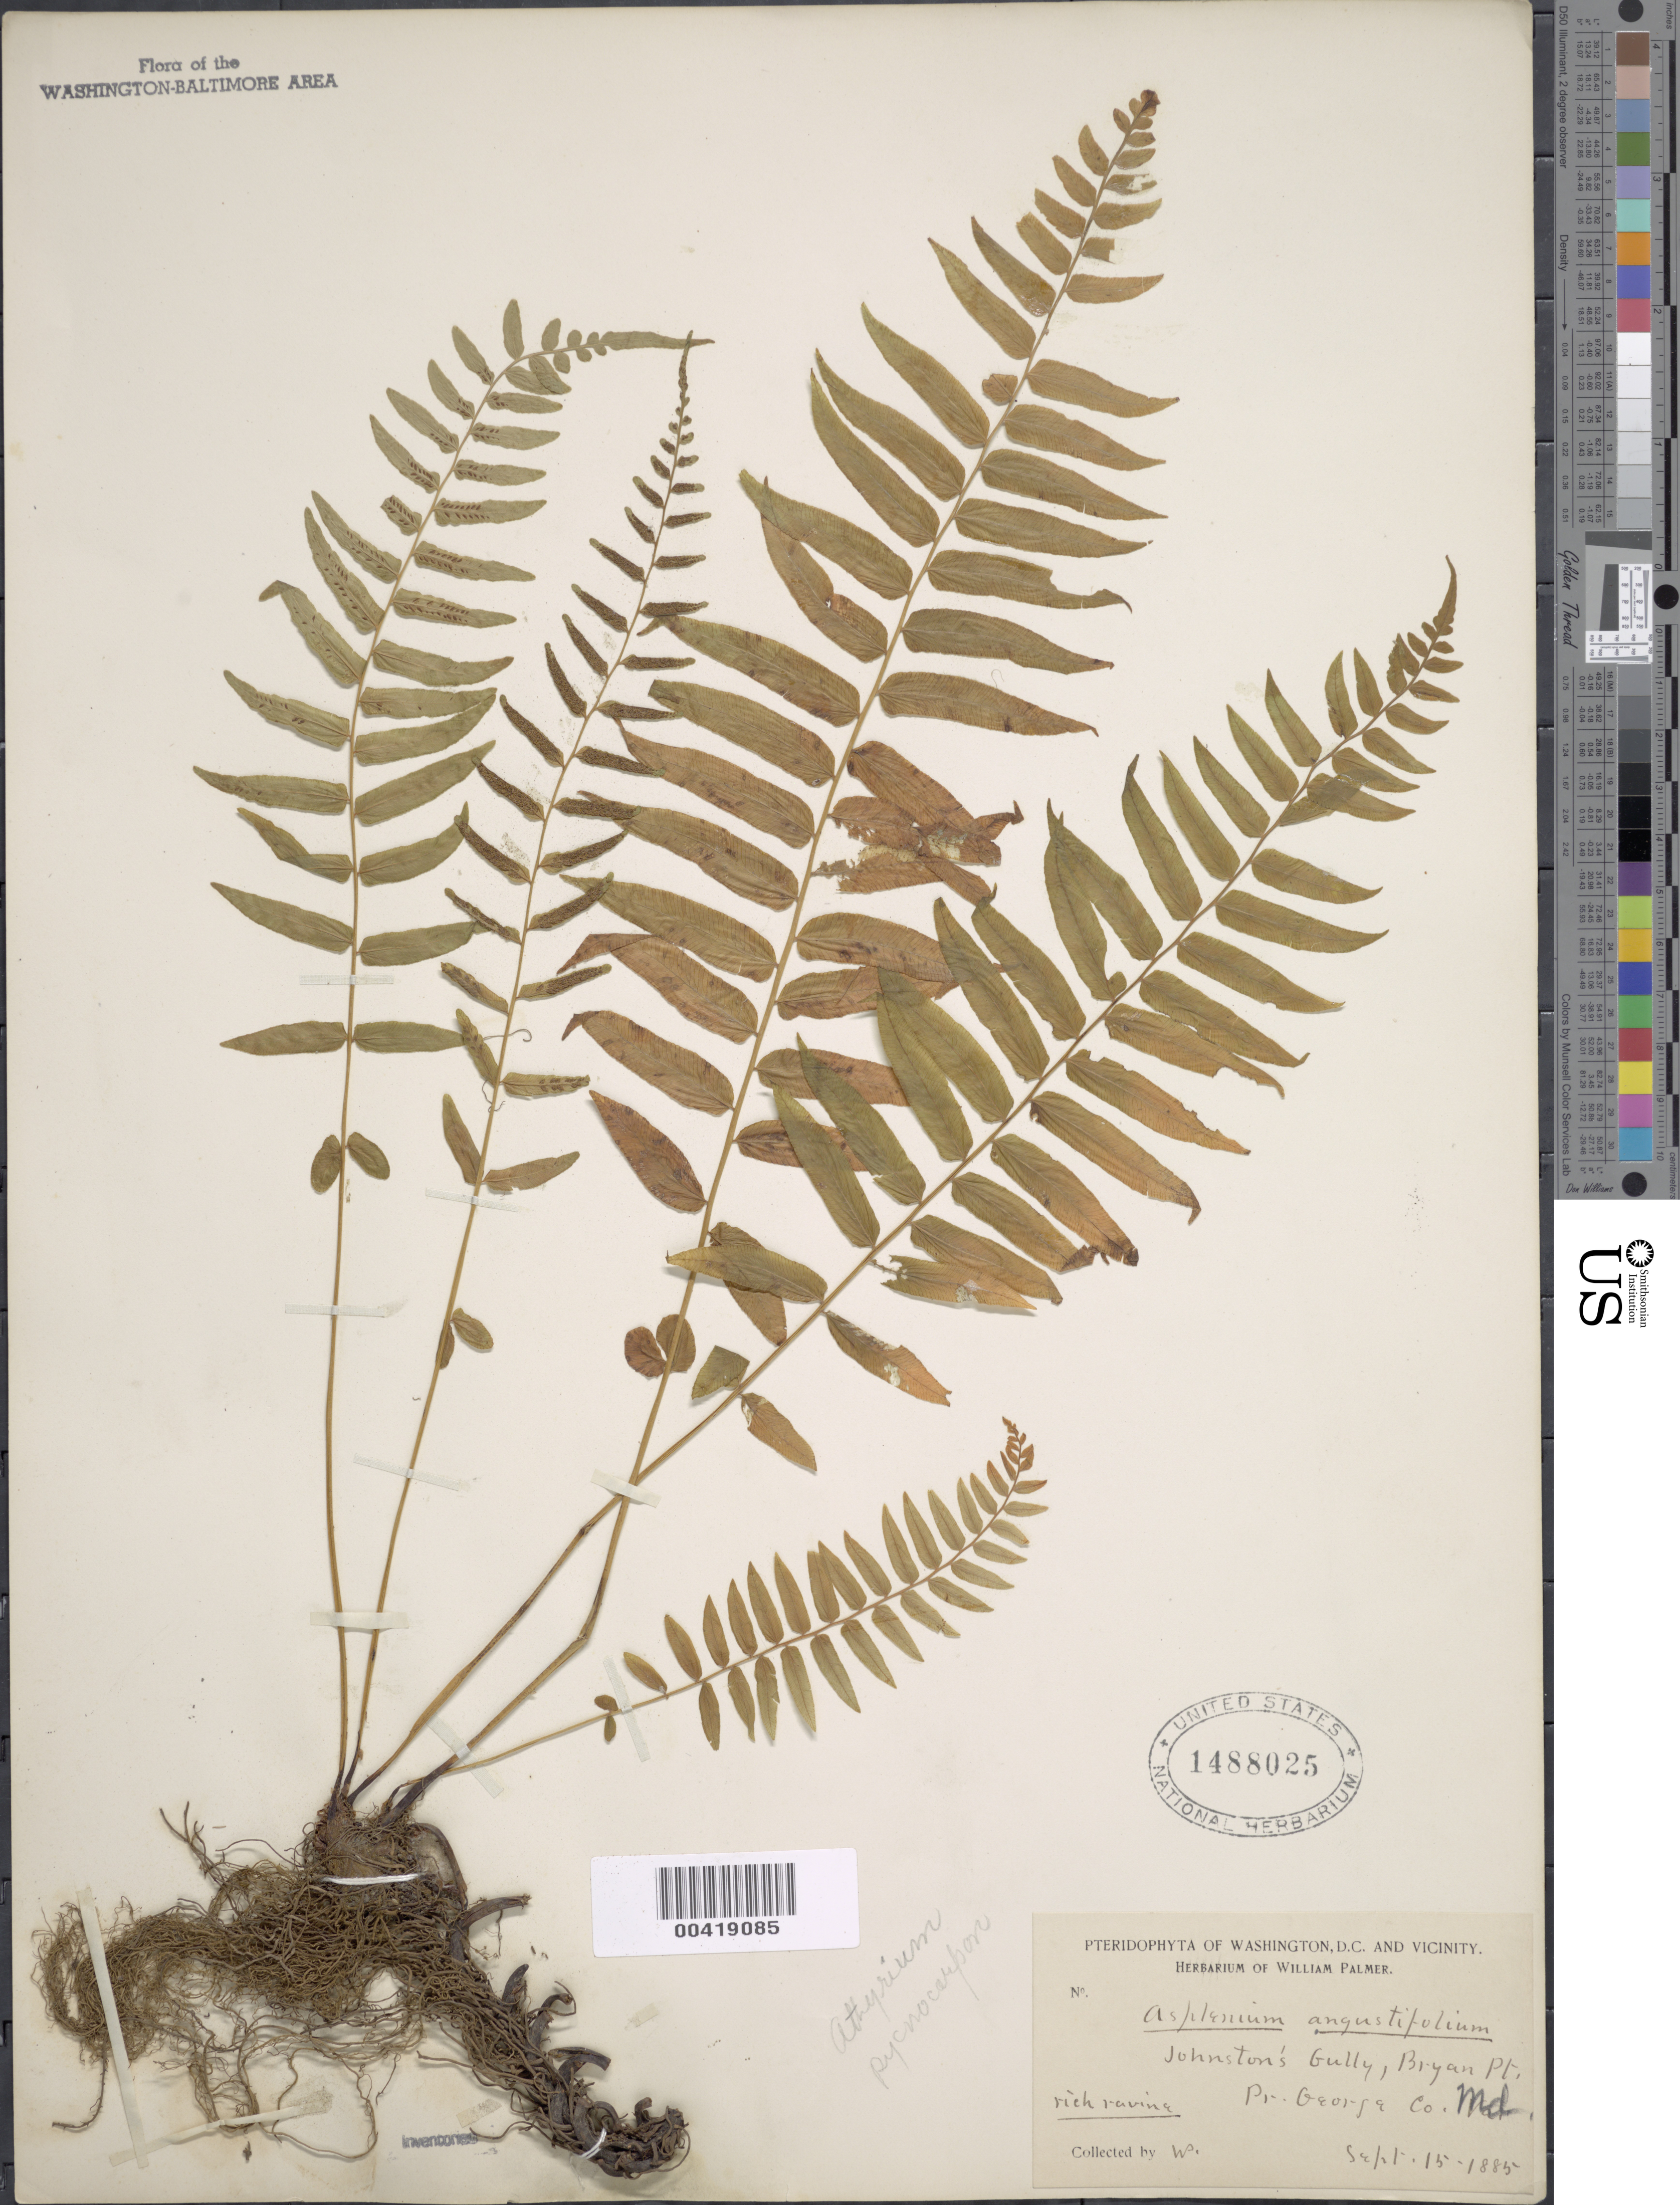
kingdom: Plantae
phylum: Tracheophyta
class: Polypodiopsida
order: Polypodiales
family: Diplaziopsidaceae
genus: Homalosorus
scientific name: Homalosorus pycnocarpos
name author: (Spreng.) Pic. Serm.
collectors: W. Palmer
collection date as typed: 15 Sep 1885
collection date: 1885-09-15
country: United States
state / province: Maryland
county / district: Prince George's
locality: Johnstons Gully, Bryan Point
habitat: Rich ravine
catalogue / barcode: US 1488025